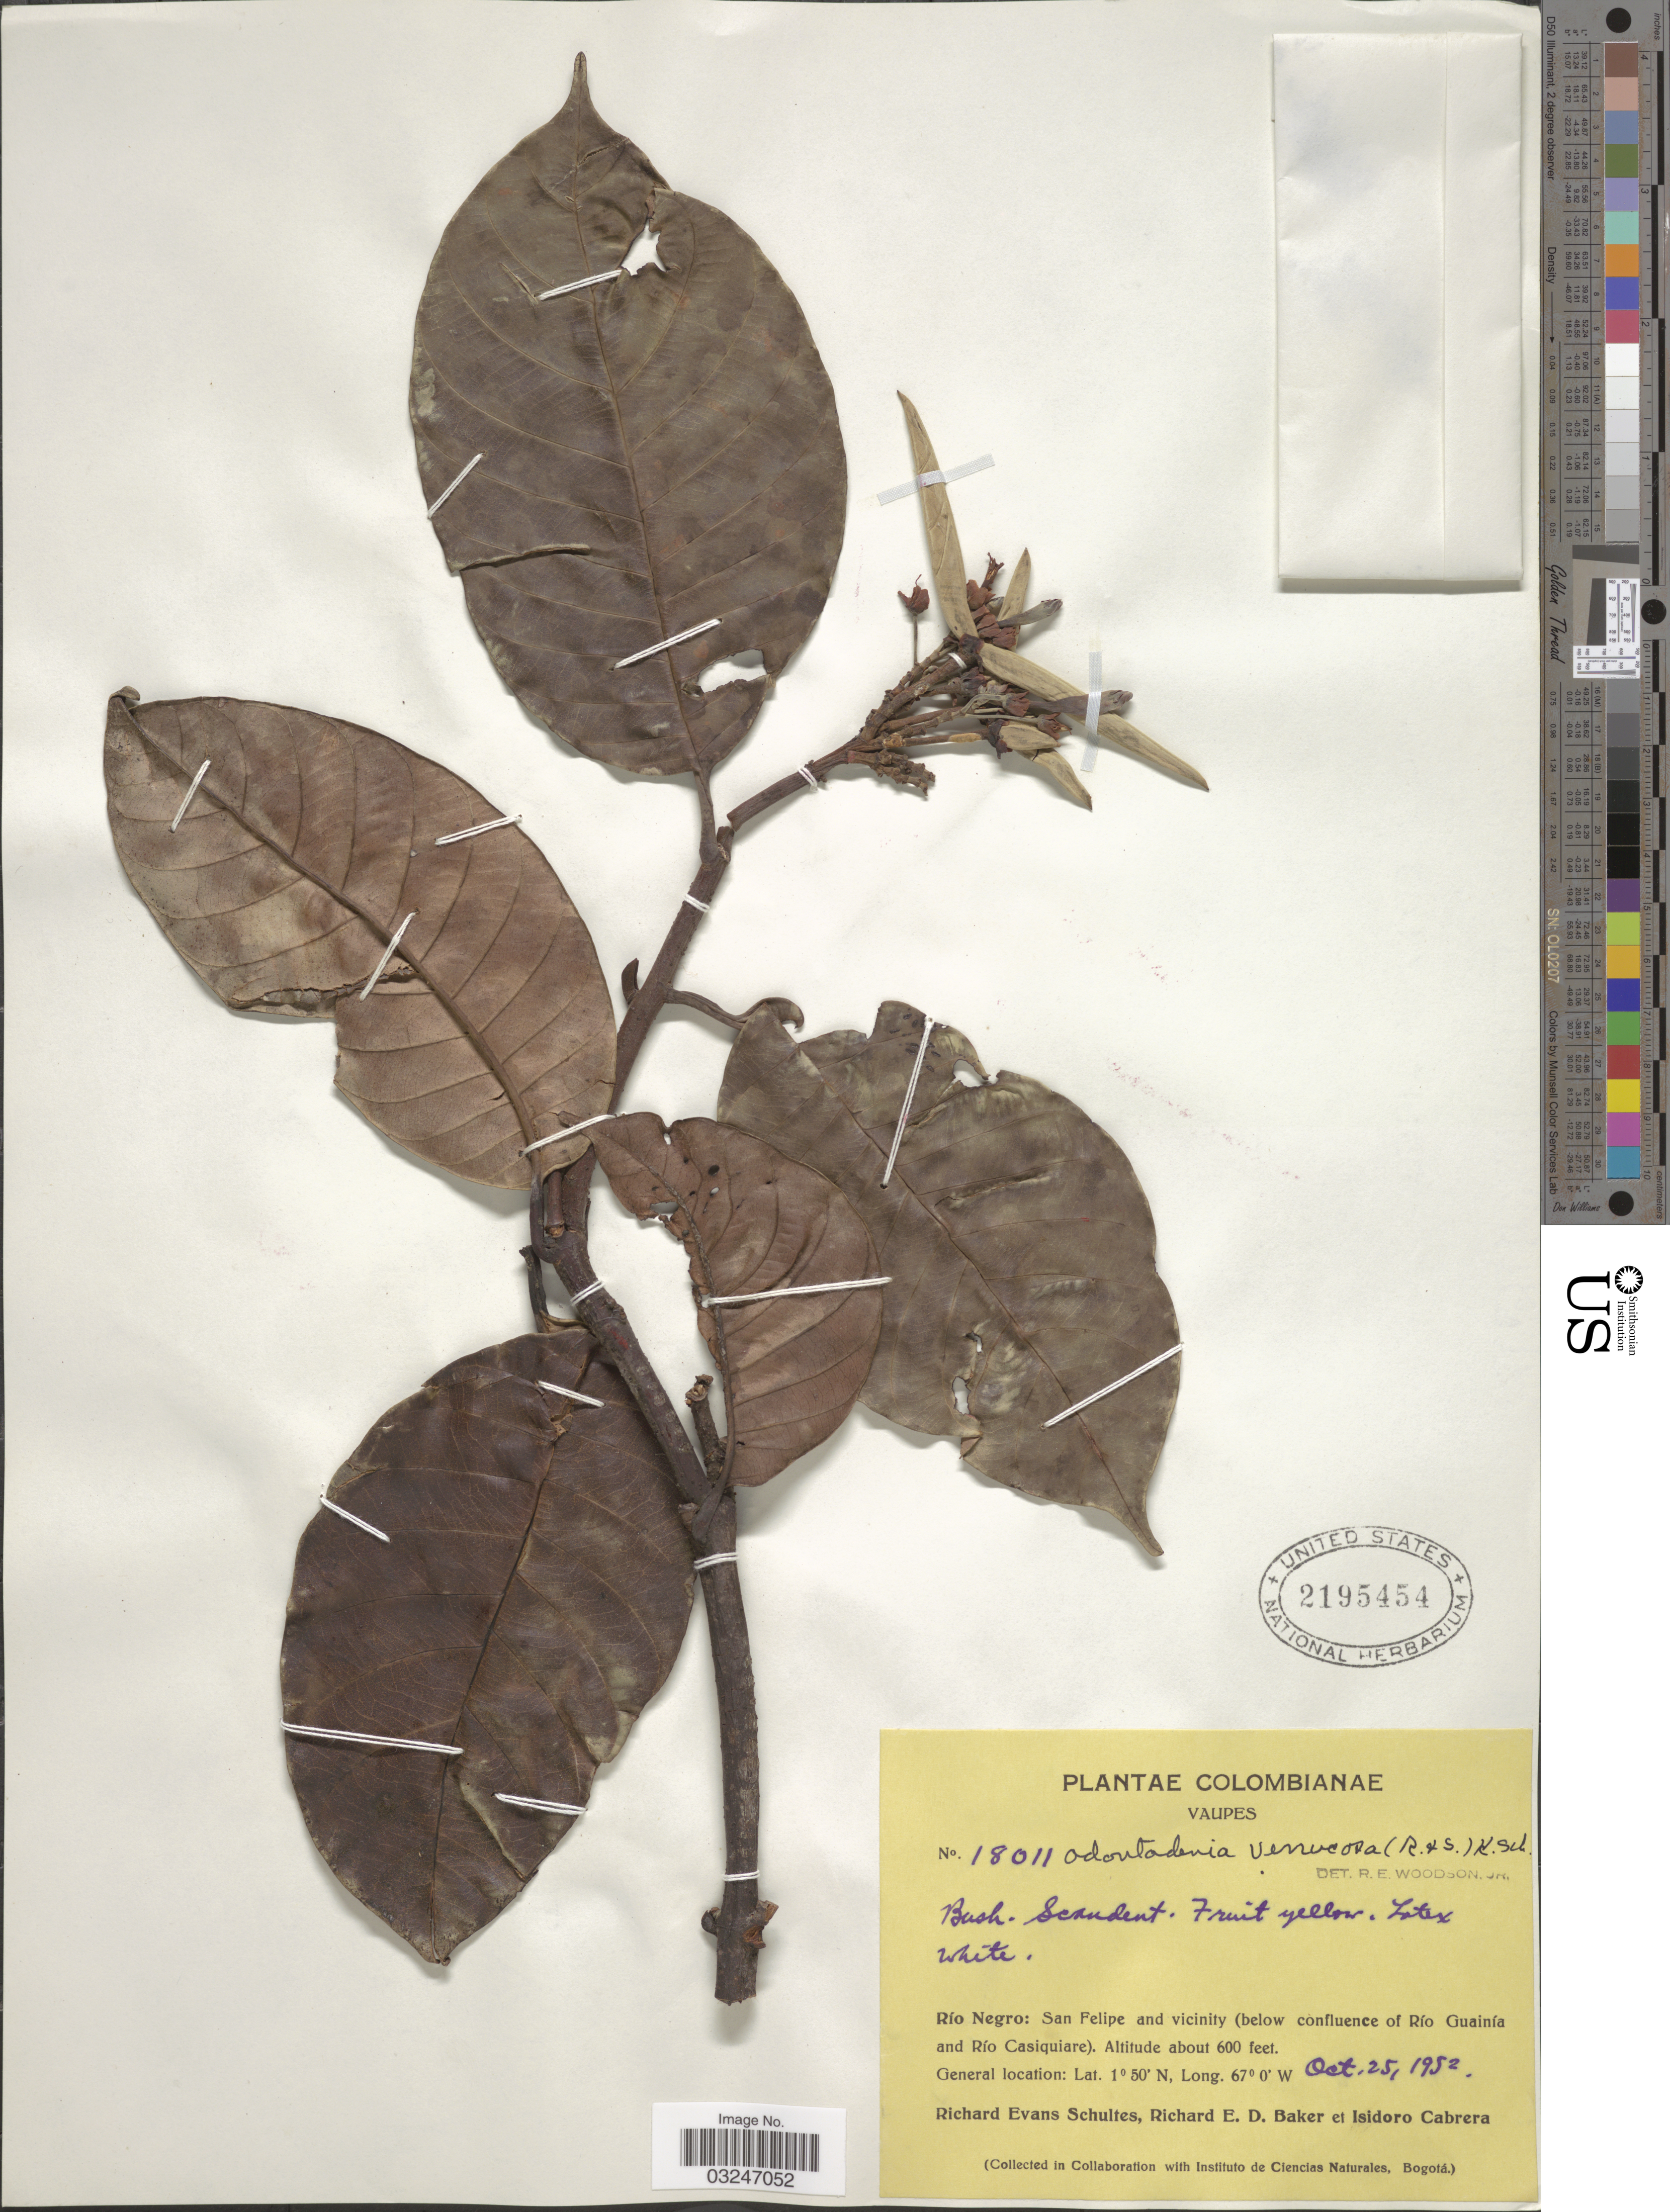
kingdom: Plantae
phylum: Tracheophyta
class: Magnoliopsida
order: Gentianales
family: Apocynaceae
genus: Odontadenia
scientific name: Odontadenia verrucosa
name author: (Willd. ex Roem. & Schult.) K. Schum. ex Markgr.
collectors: R. E. Schultes, R. E. D. Baker & I. Cabrera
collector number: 18011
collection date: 1952-10-25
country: Colombia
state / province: Vaupés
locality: Río Negro: San Felipe and vicinity (below confluence of Río Guainía and Río Casiquiare).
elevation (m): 183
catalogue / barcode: US 2195454